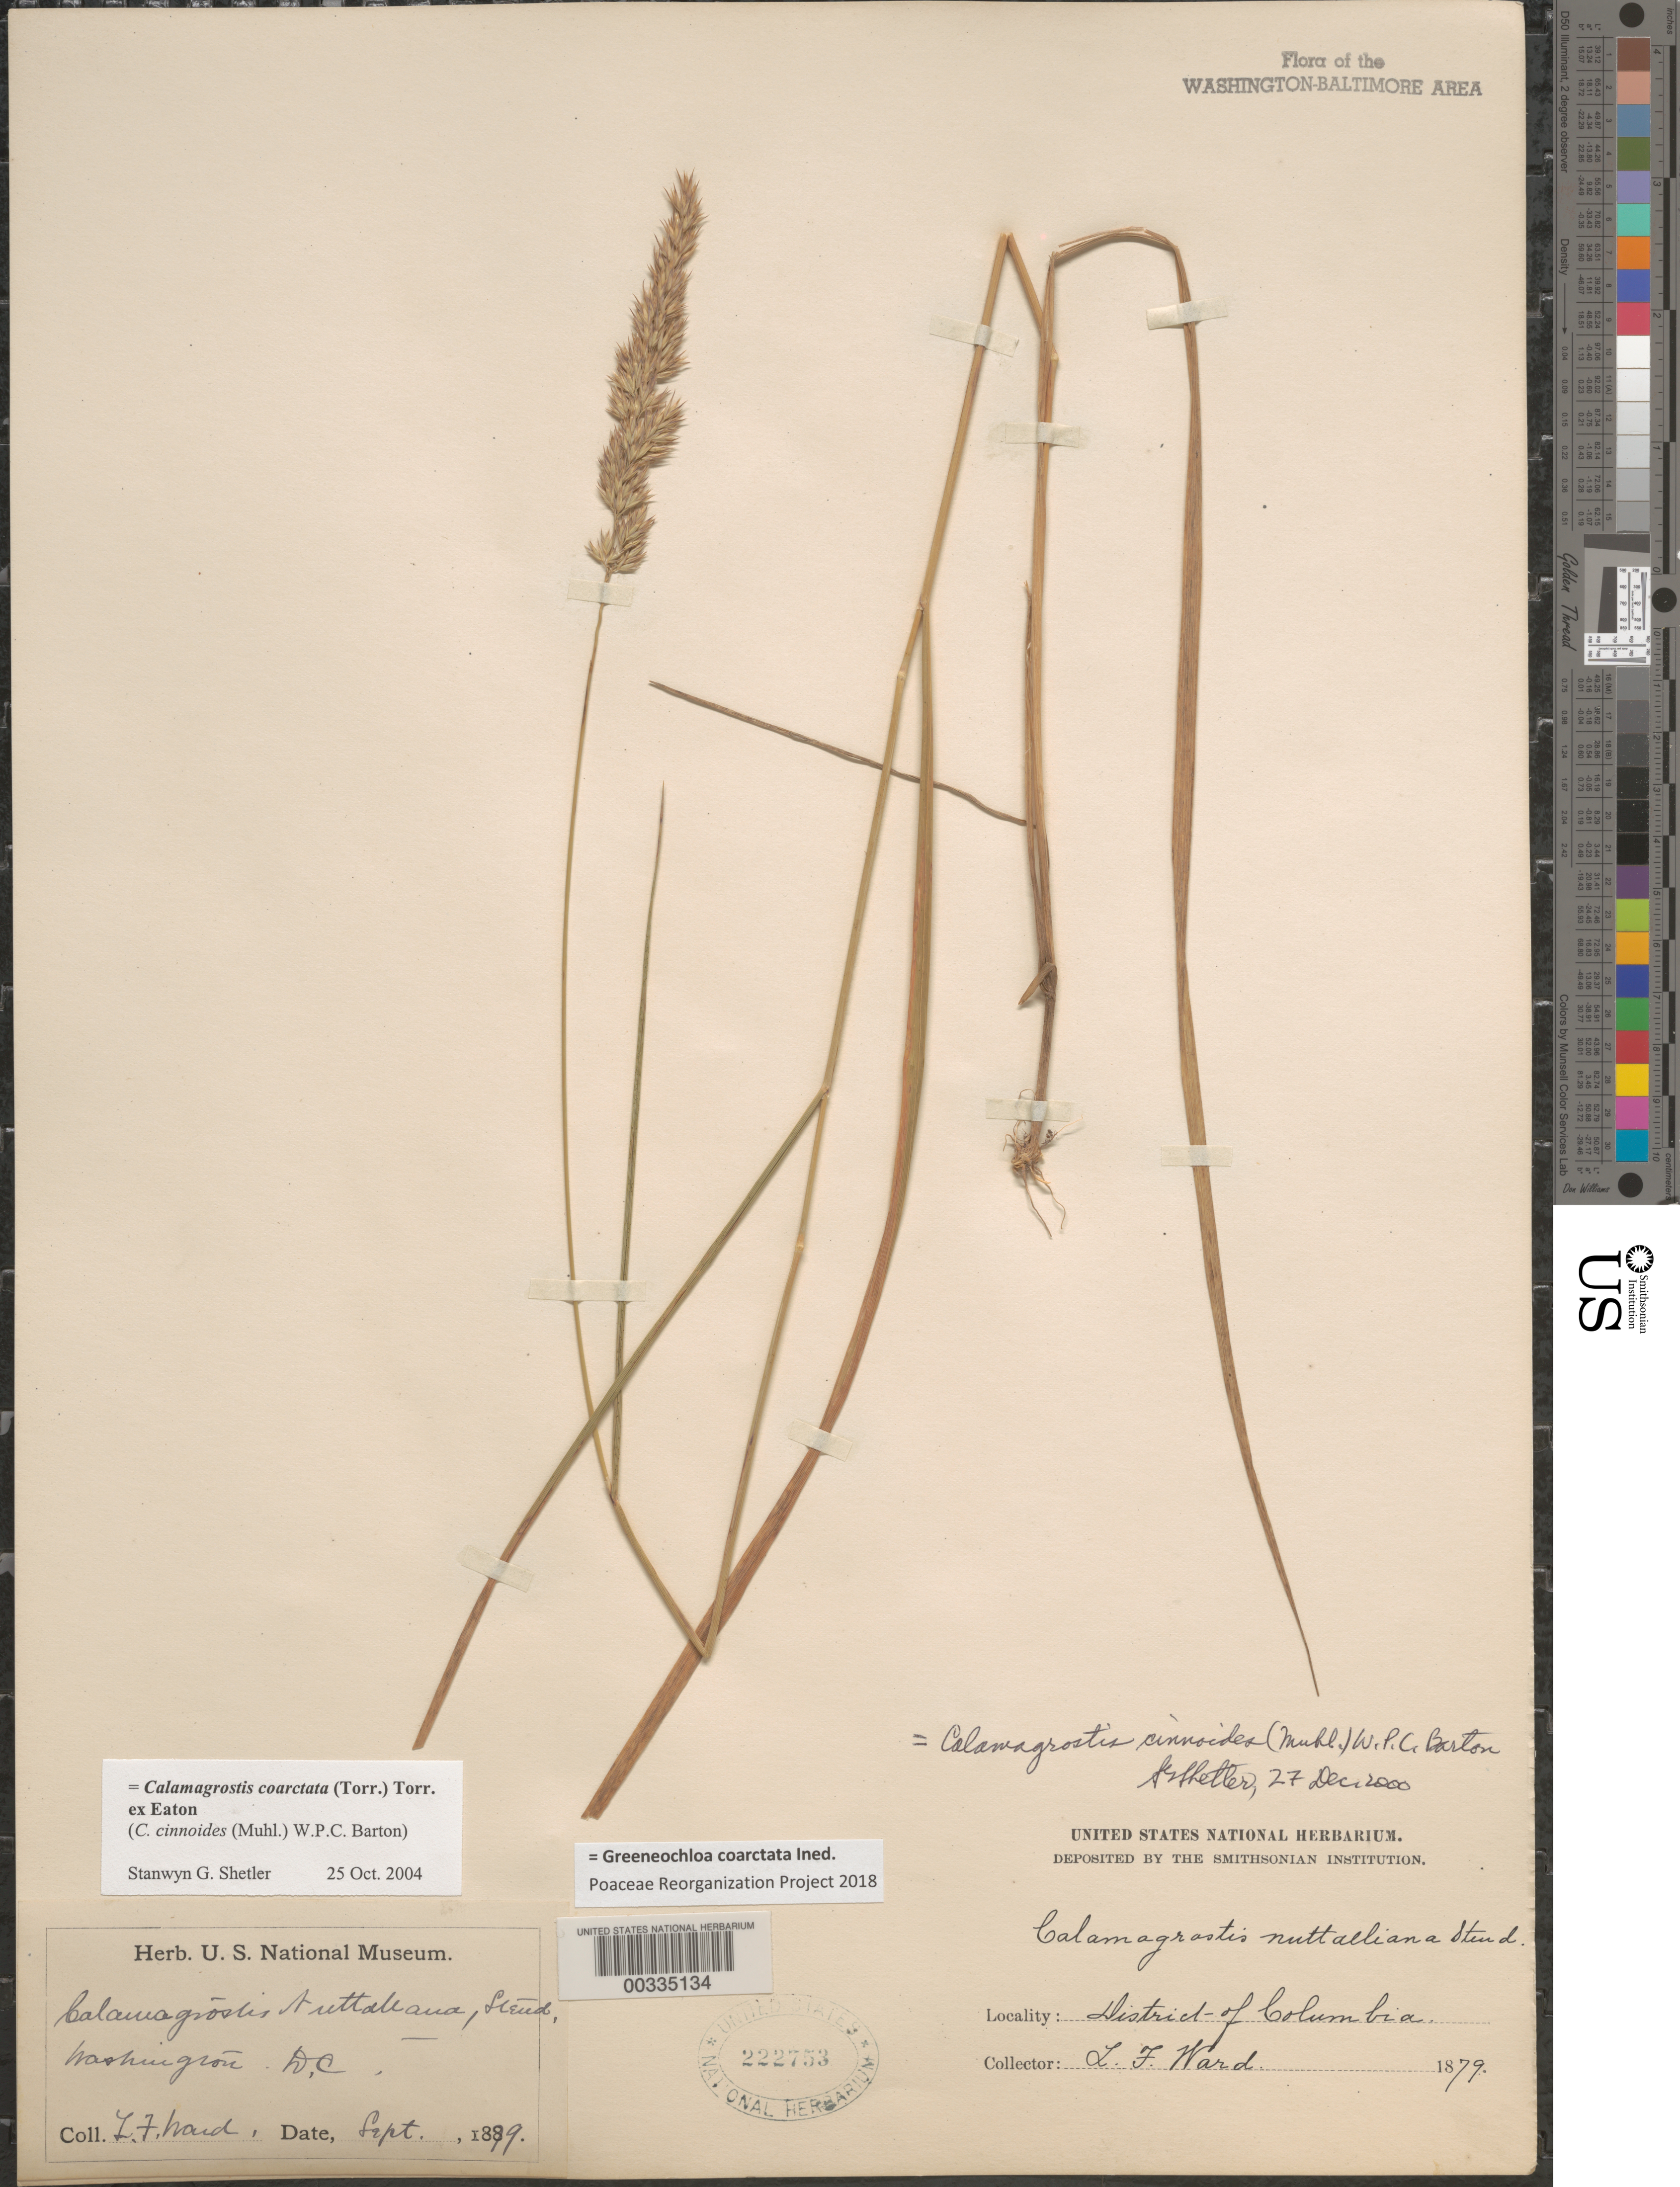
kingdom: Plantae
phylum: Tracheophyta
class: Liliopsida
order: Poales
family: Poaceae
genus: Greeneochloa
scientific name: Greeneochloa coarctata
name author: (Torr. ex Eaton) P.M. Peterson et al.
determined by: Poaceae Reorganization Project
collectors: L. F. Ward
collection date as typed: Sep 1879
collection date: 1879-09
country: United States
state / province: District of Columbia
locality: Washington DC area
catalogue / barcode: US 222753